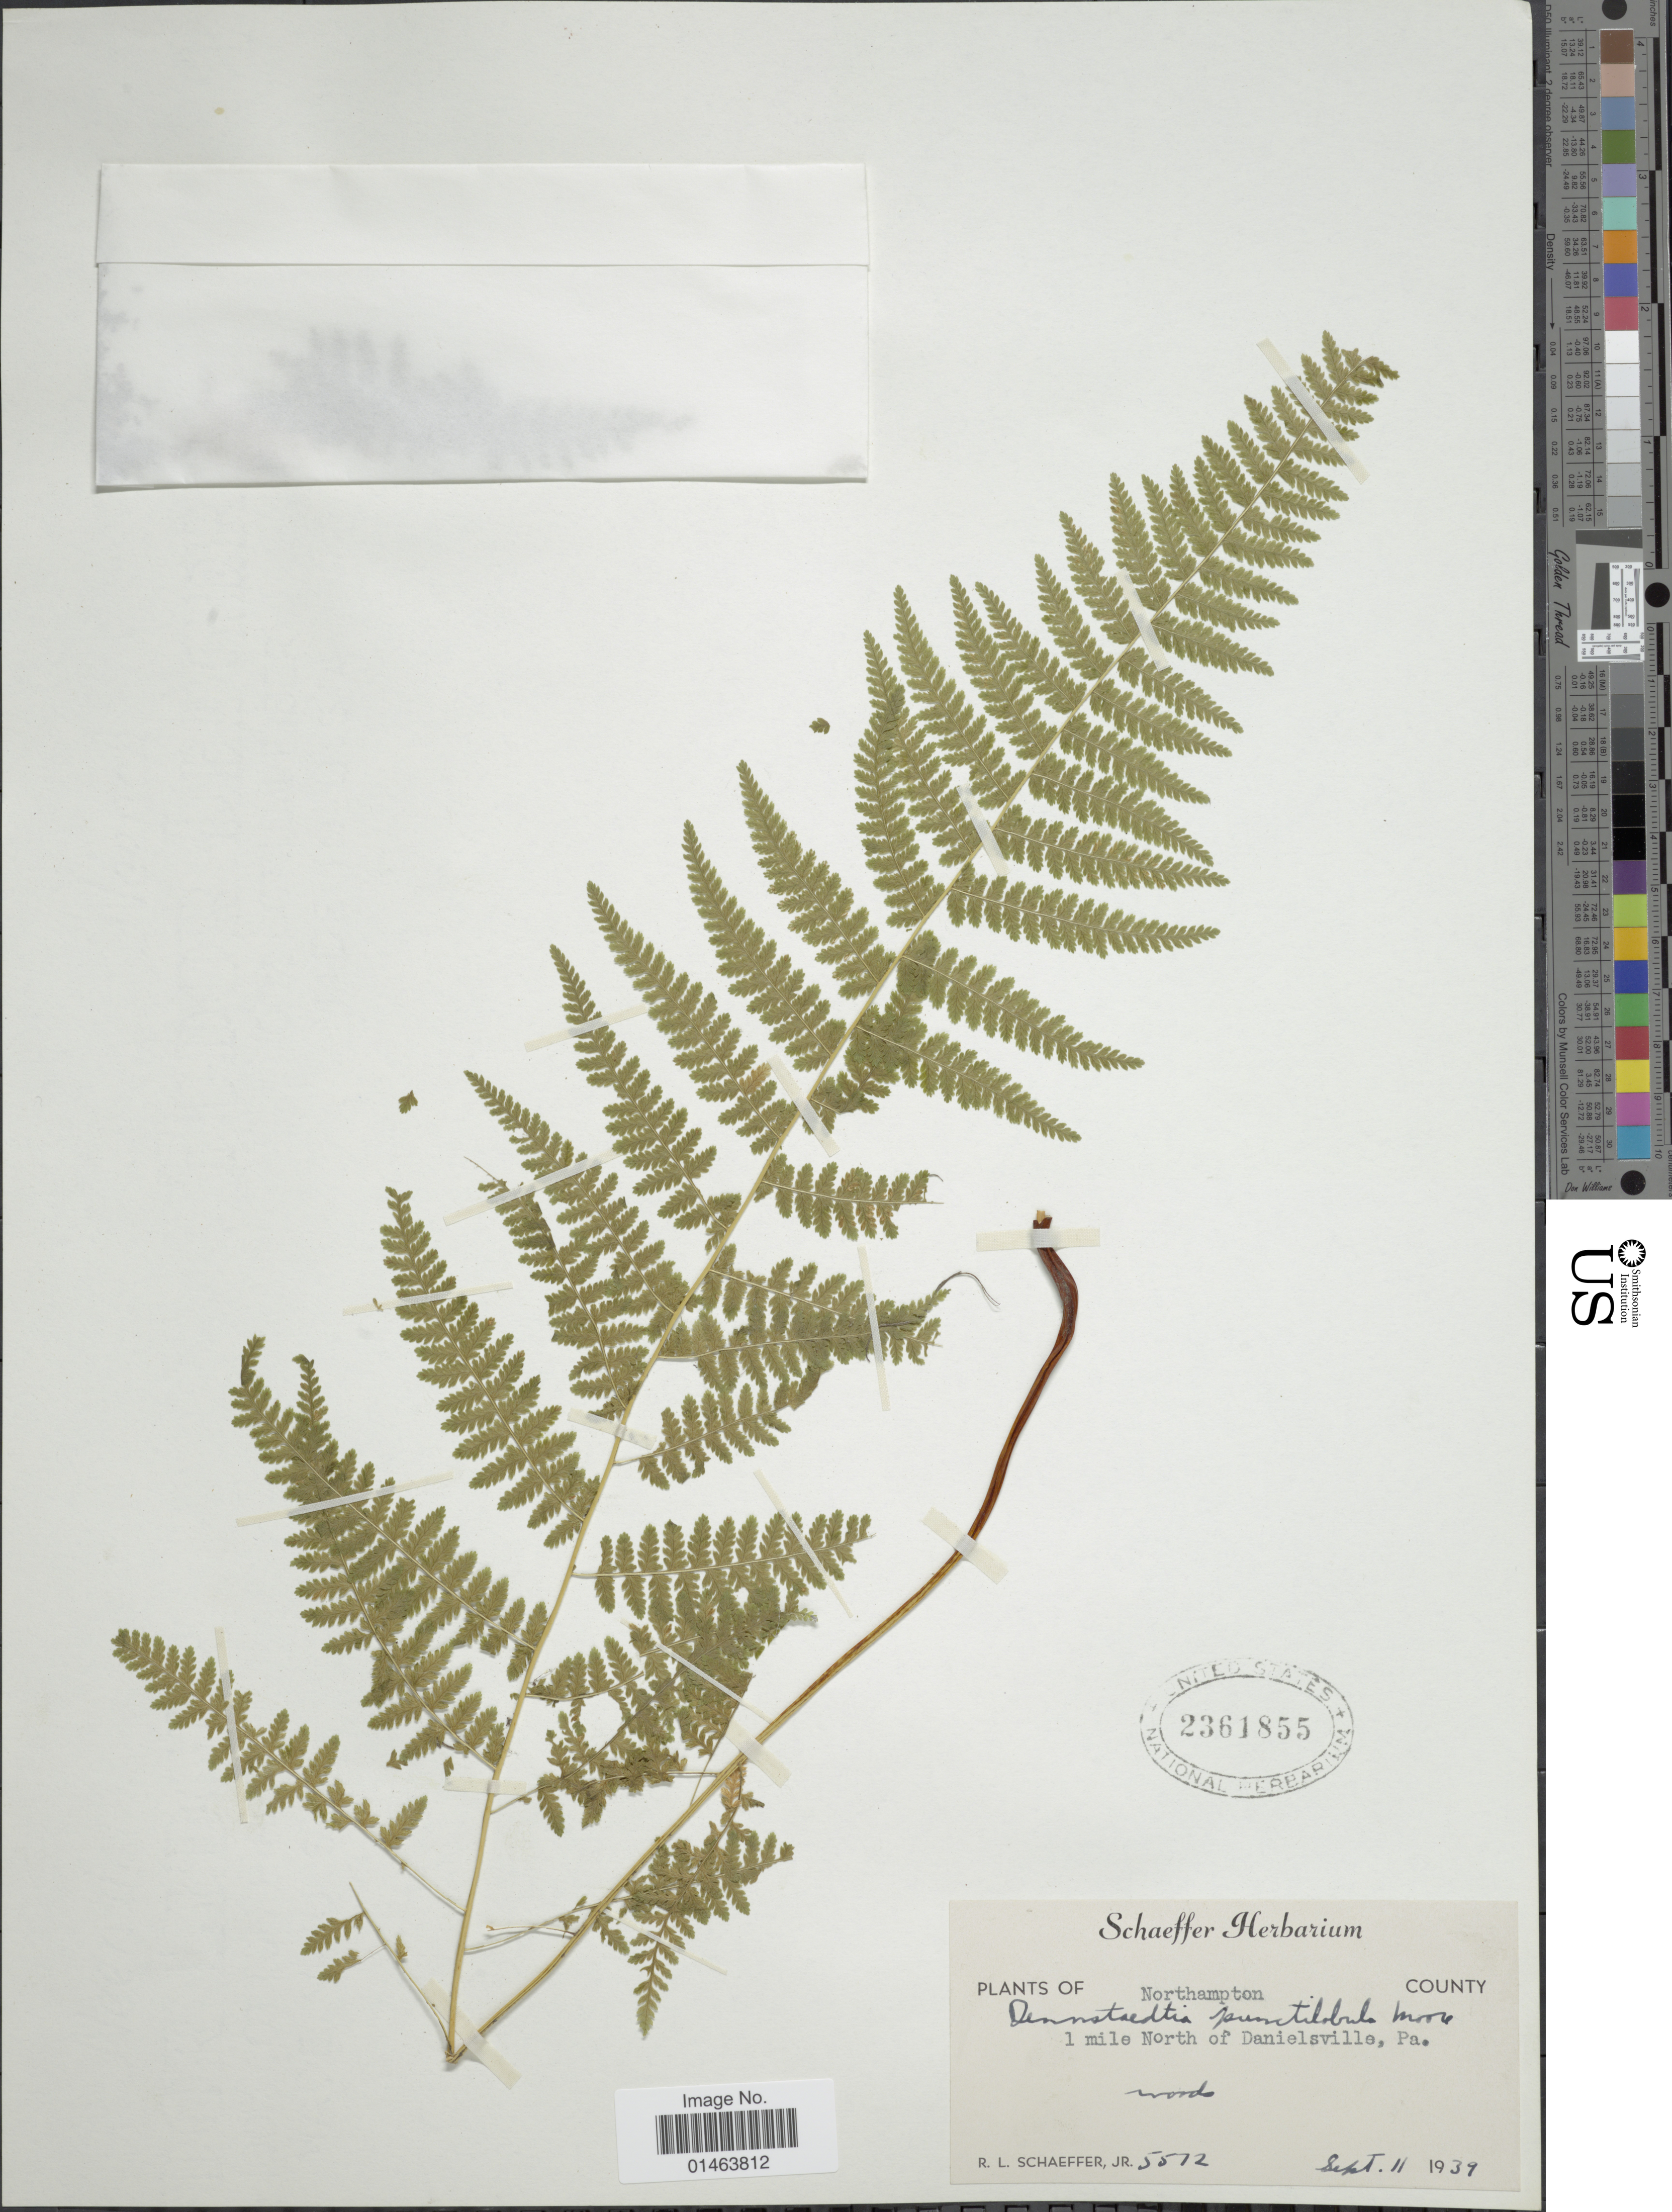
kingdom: Plantae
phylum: Tracheophyta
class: Polypodiopsida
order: Polypodiales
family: Dennstaedtiaceae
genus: Dennstaedtia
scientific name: Dennstaedtia punctilobula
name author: (Michx.) T. Moore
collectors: R. Schaeffer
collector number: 5572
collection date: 1939-09-11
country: United States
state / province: Pennsylvania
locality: Pennsylvania, Northampton County, 1 mile North of Danielsville.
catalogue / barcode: US 2361855